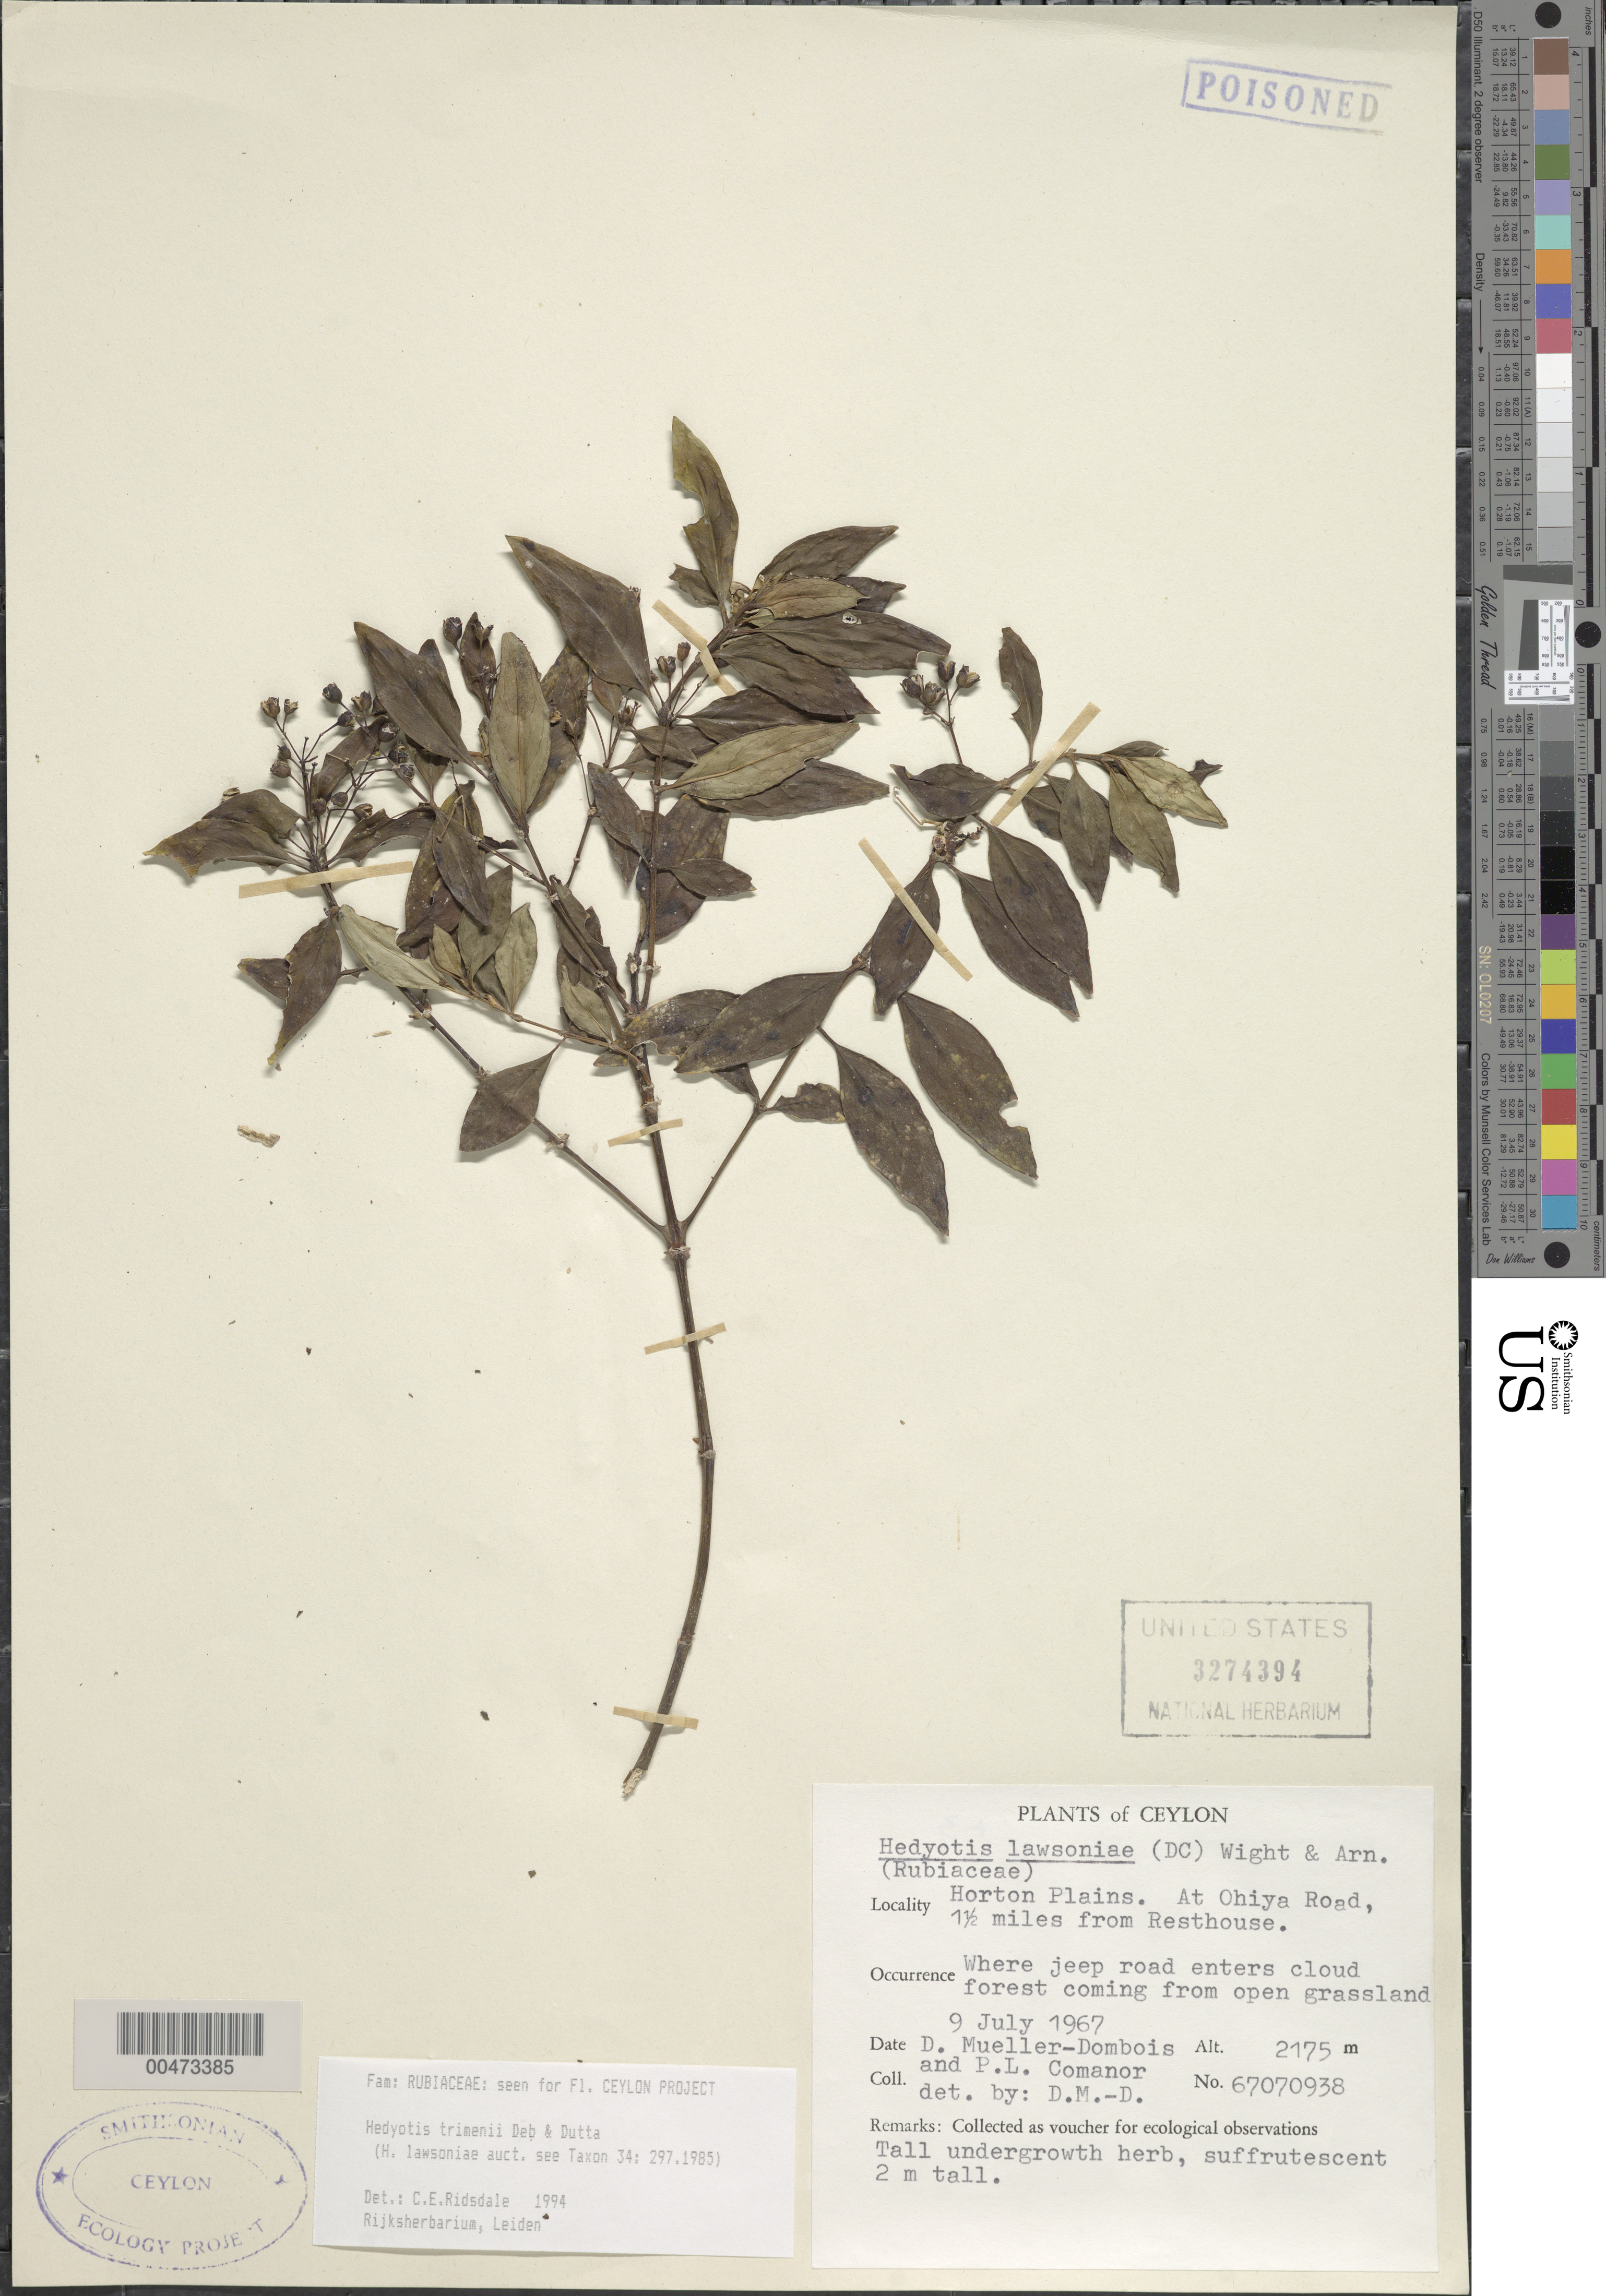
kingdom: Plantae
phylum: Tracheophyta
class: Magnoliopsida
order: Gentianales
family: Rubiaceae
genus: Hedyotis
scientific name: Hedyotis trimenii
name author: Deb & R. Dutta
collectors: D. Mueller-Dombois & P. Comanor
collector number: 67070983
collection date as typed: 09 Jul 1967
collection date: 1967-07-09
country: Sri Lanka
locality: Horton Plains, at Ohiya Rd, 1.5 mi from Rest House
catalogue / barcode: US 3274394